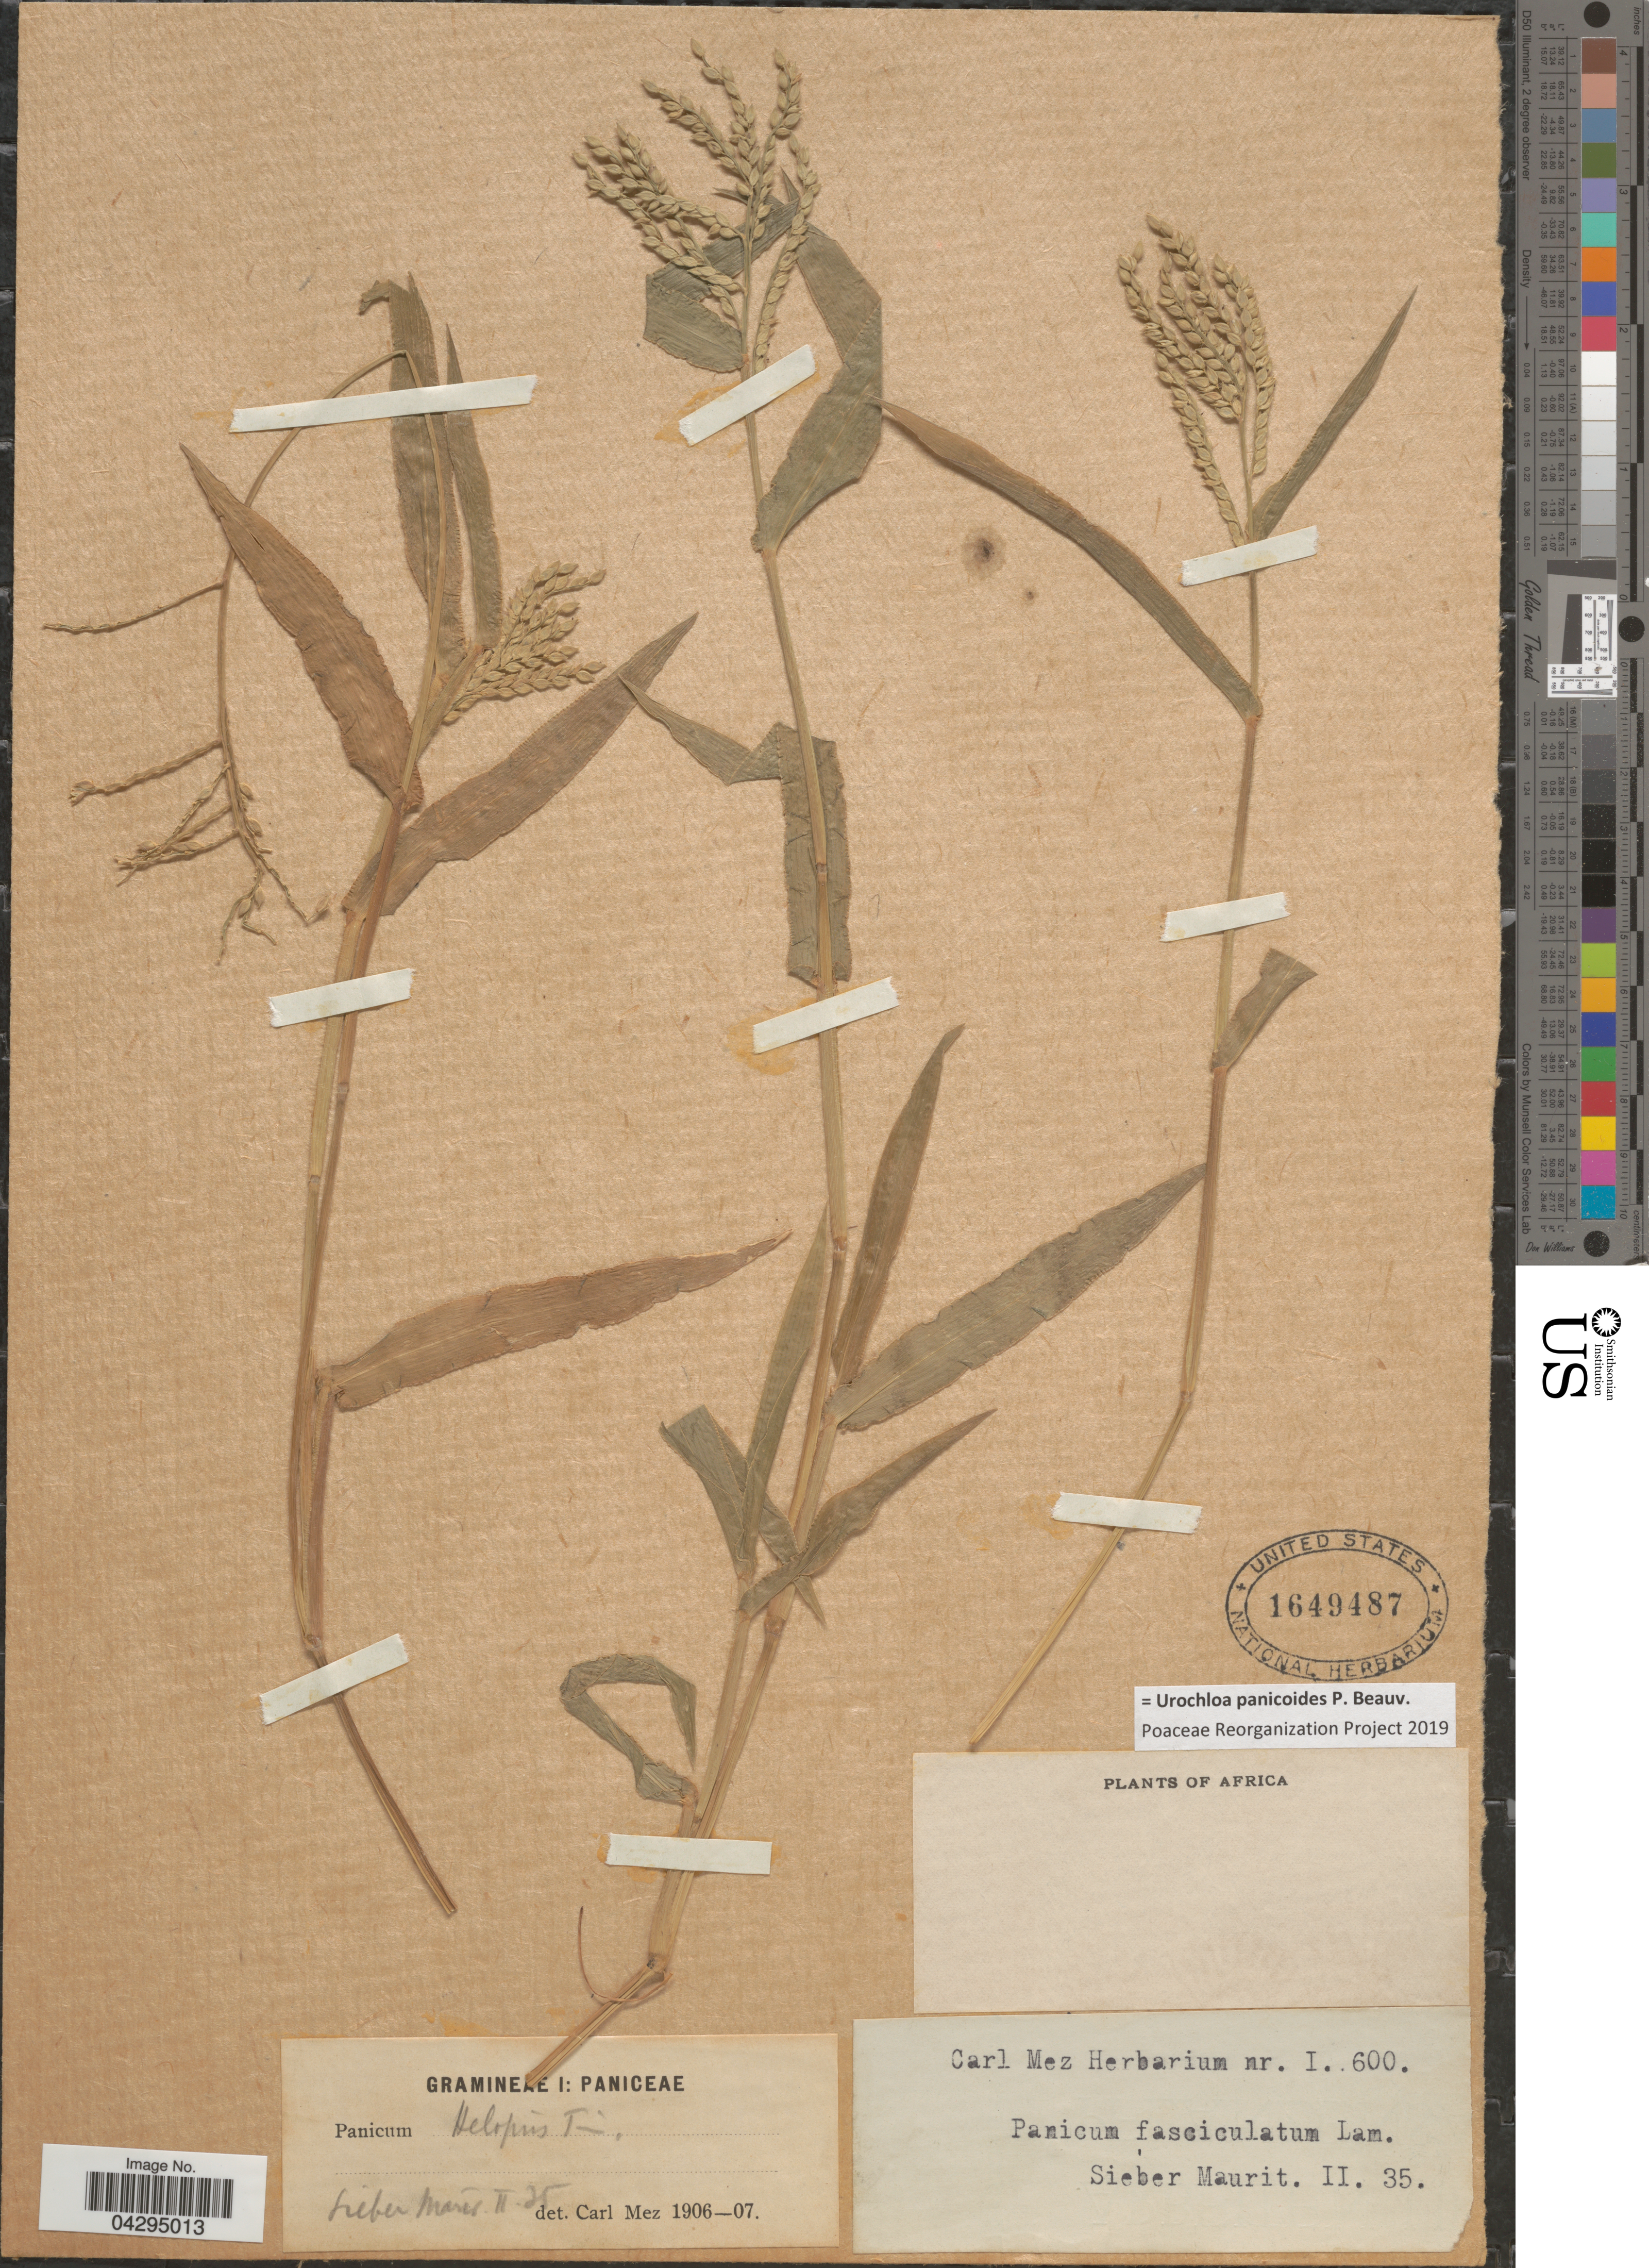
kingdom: Plantae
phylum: Tracheophyta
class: Liliopsida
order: Poales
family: Poaceae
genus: Urochloa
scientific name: Urochloa panicoides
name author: P. Beauv.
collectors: S. Maurit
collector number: II35?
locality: Africa.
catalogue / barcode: US 1649487